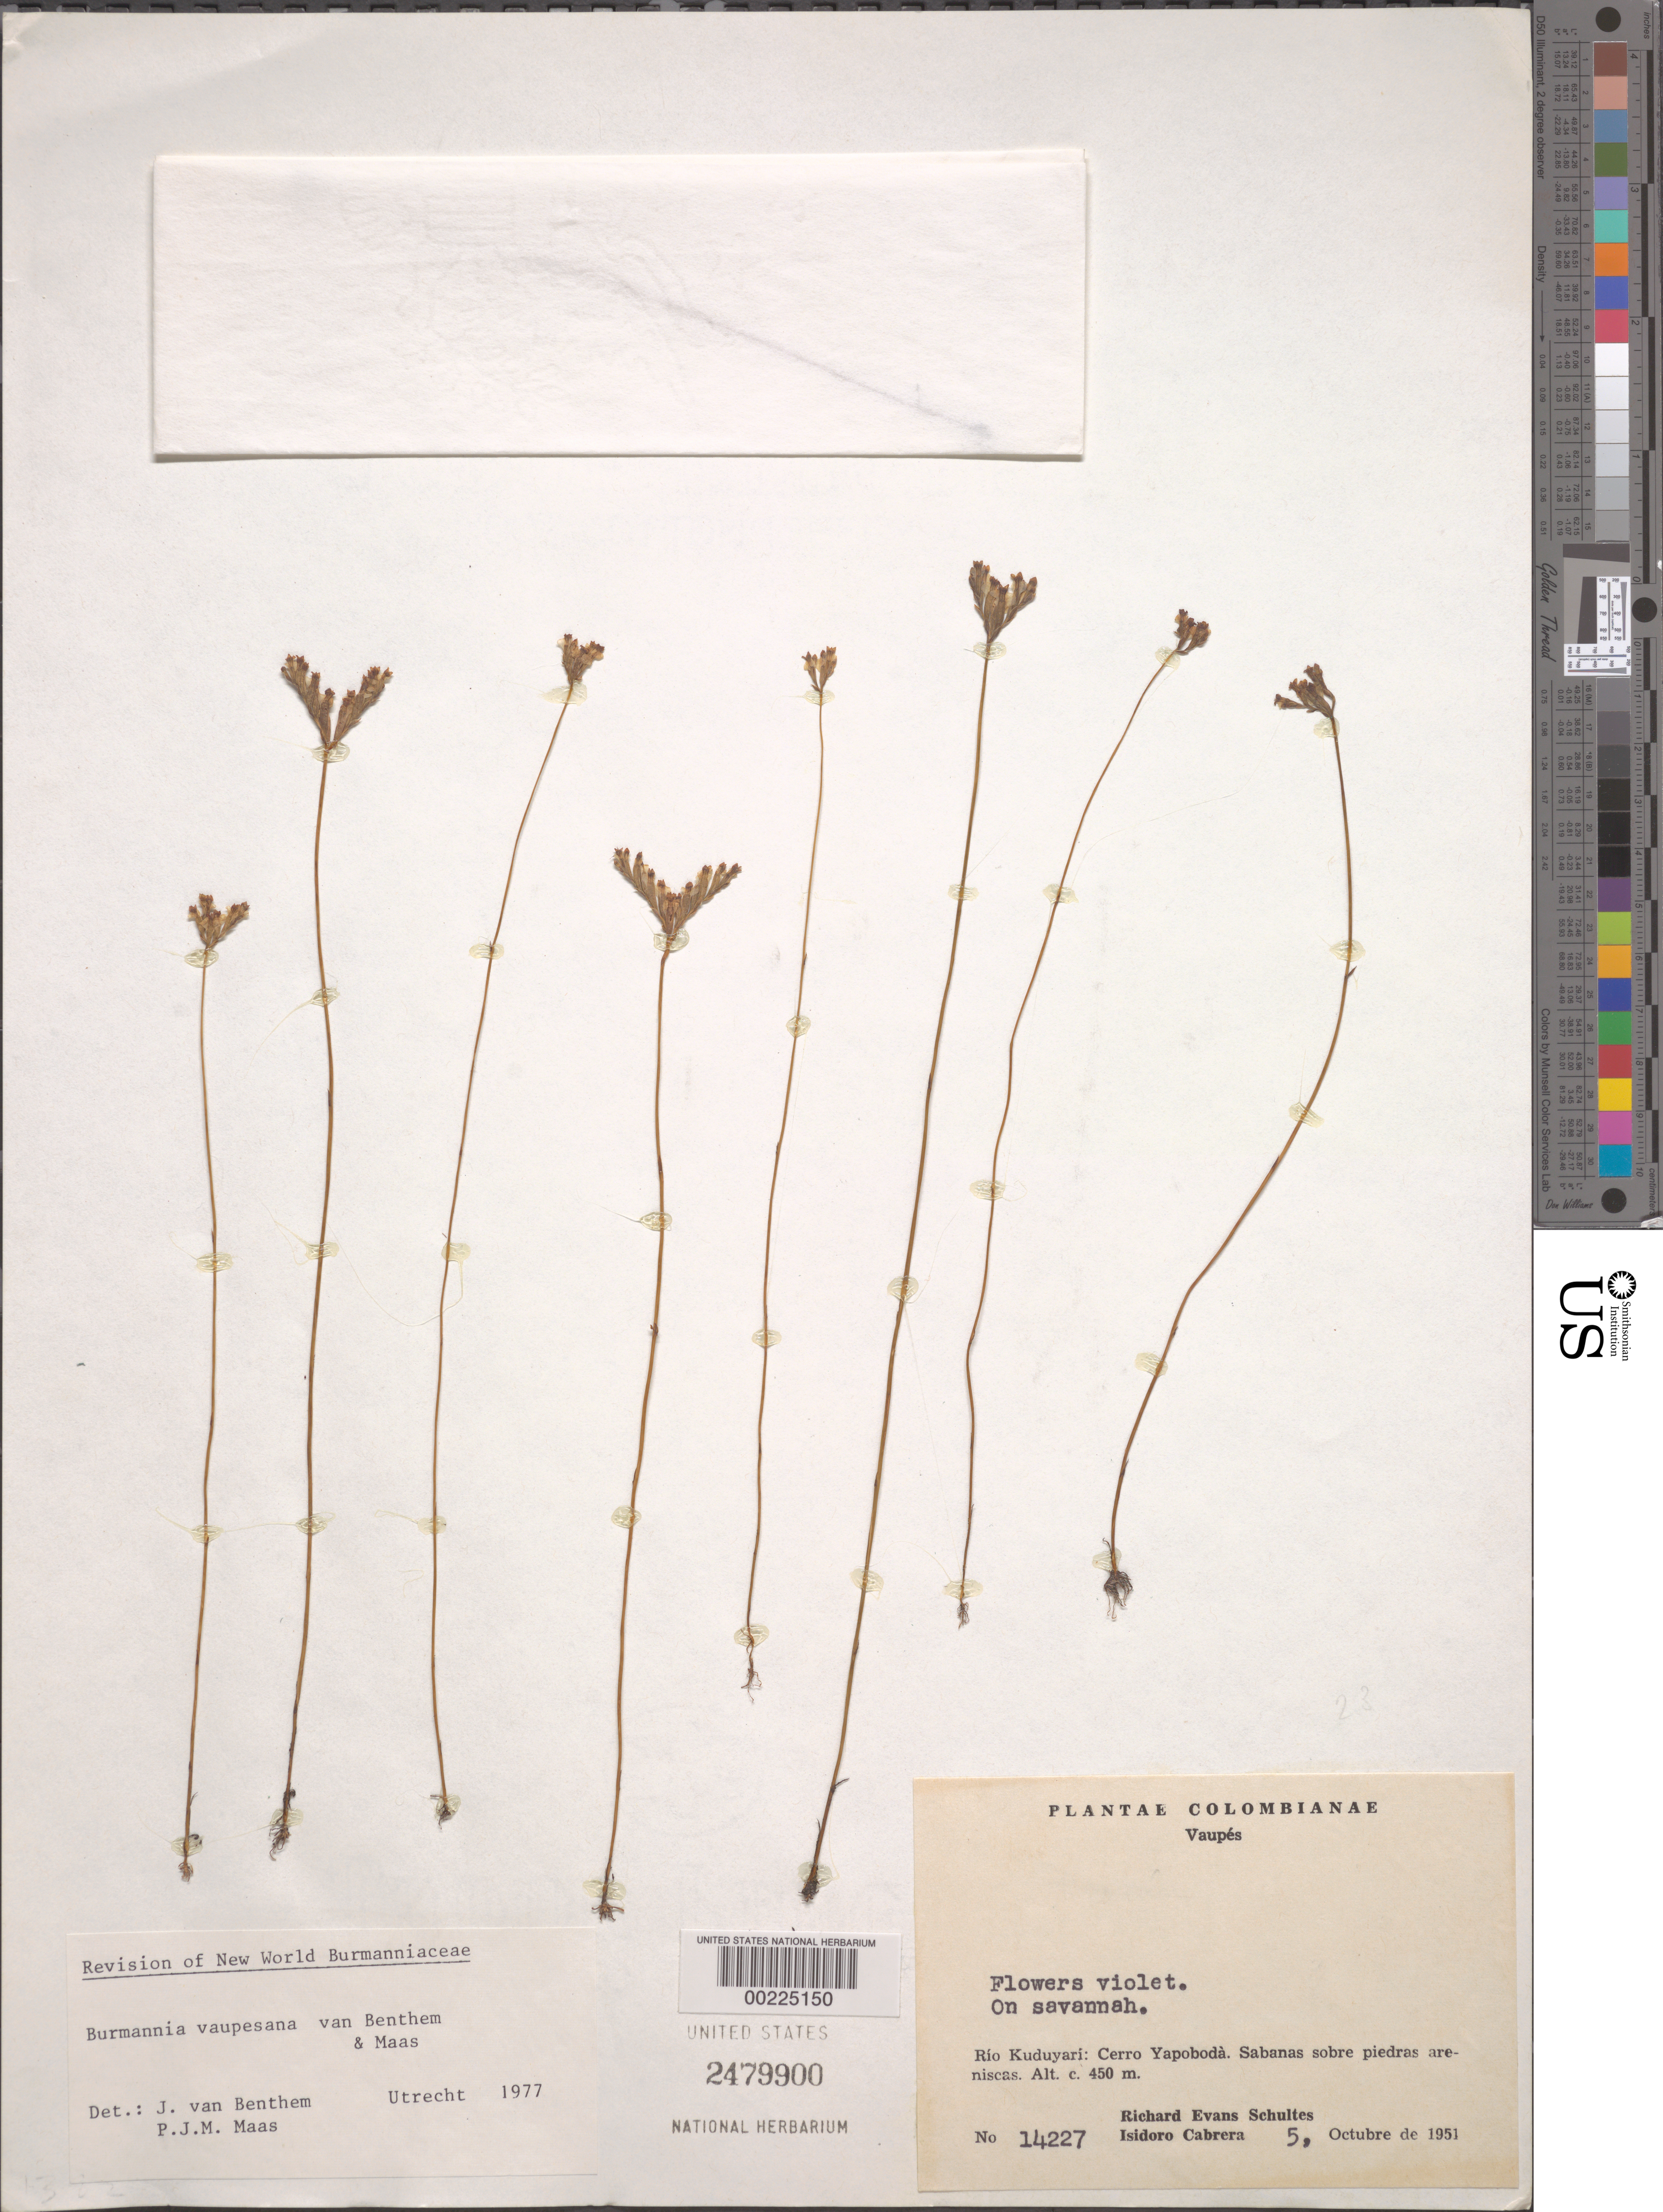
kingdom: Plantae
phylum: Tracheophyta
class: Liliopsida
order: Dioscoreales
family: Burmanniaceae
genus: Burmannia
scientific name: Burmannia vaupesana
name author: Benthem & Maas in Maas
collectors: R. E. Schultes & I. Cabrera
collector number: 14227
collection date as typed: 05 Oct 1951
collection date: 1951-10-05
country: Colombia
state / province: Vaupés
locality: Rio Kuduyari: Cerro Yapoboda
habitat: Savannas over gravel and sand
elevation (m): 450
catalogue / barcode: US 2479900